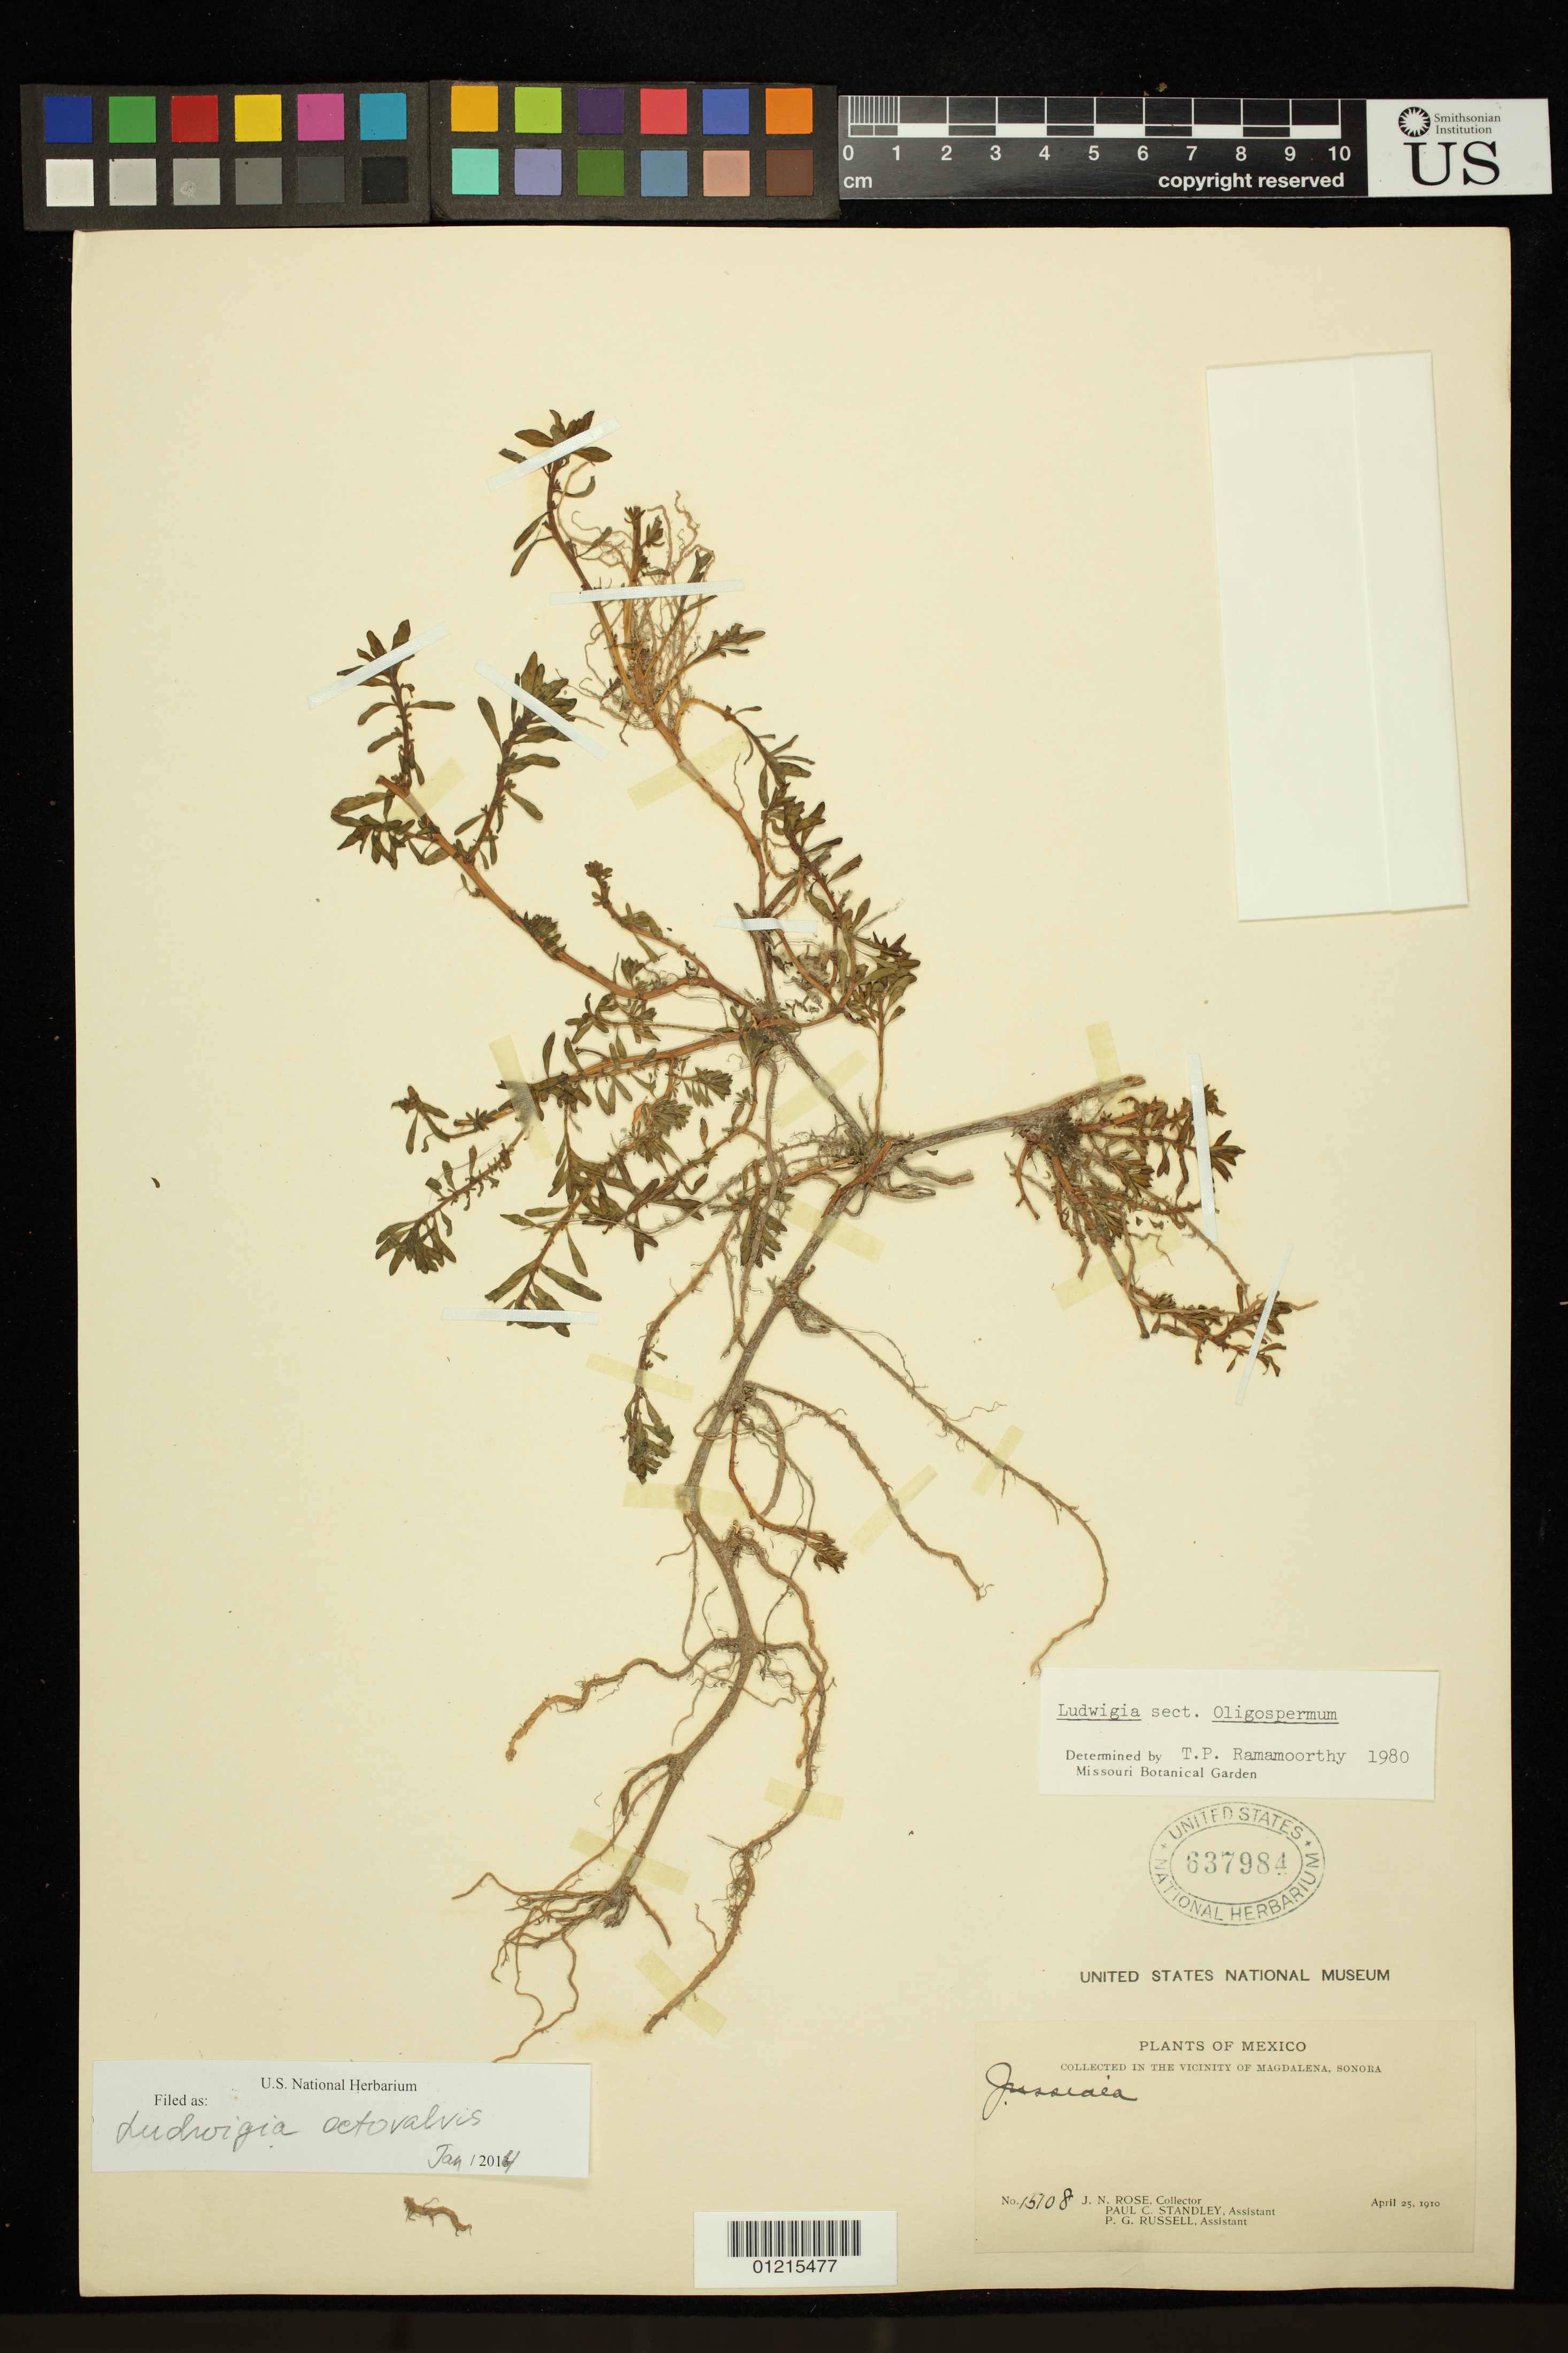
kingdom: Plantae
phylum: Tracheophyta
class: Magnoliopsida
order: Myrtales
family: Onagraceae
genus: Ludwigia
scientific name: Ludwigia octovalvis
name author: (Jacq.) P.H. Raven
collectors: J. N. Rose, P. C. Standley & P. G. Russell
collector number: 15108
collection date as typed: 25 Apr 1910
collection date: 1910-04-25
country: Mexico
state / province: Sonora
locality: Vicinity of Magdalena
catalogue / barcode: US 637984